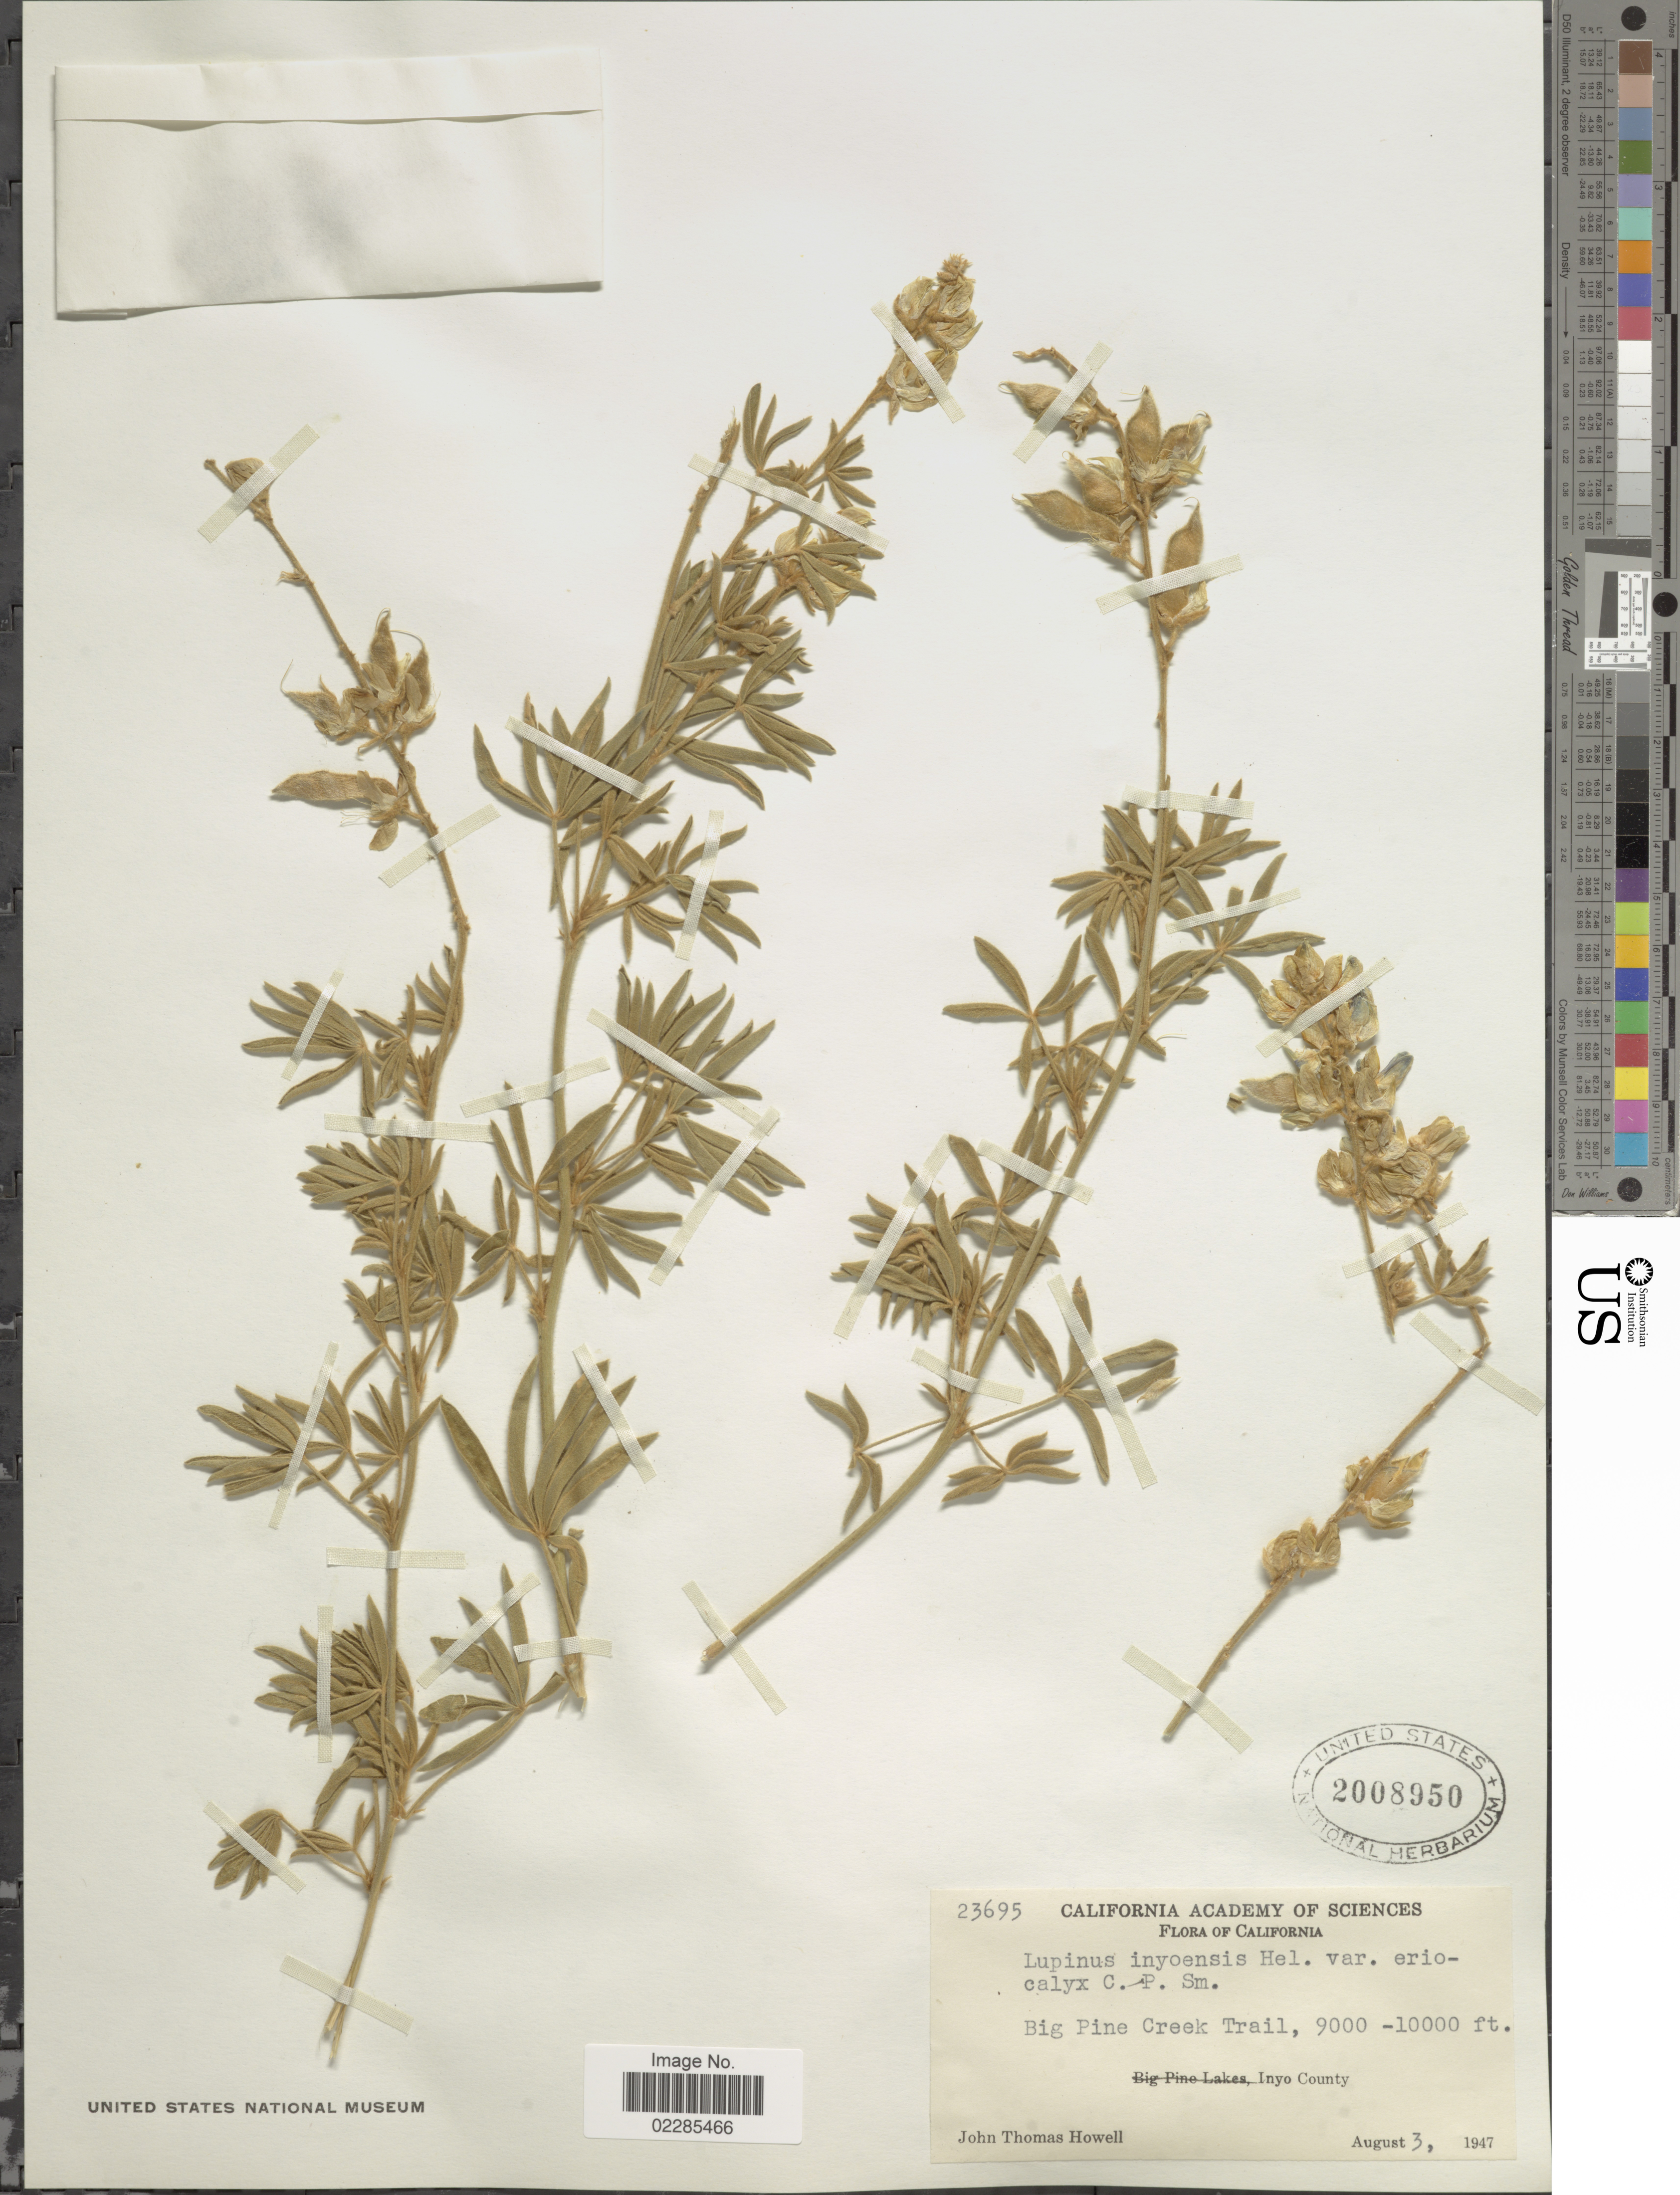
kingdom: Plantae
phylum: Tracheophyta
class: Magnoliopsida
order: Fabales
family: Fabaceae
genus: Lupinus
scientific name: Lupinus inyoensis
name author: A. Heller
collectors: J. T. Howell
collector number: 23695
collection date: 1947-08-03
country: United States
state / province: California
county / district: Inyo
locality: Big Pine Creek Trail, Inyo County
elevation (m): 2743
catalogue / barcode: US 2008950